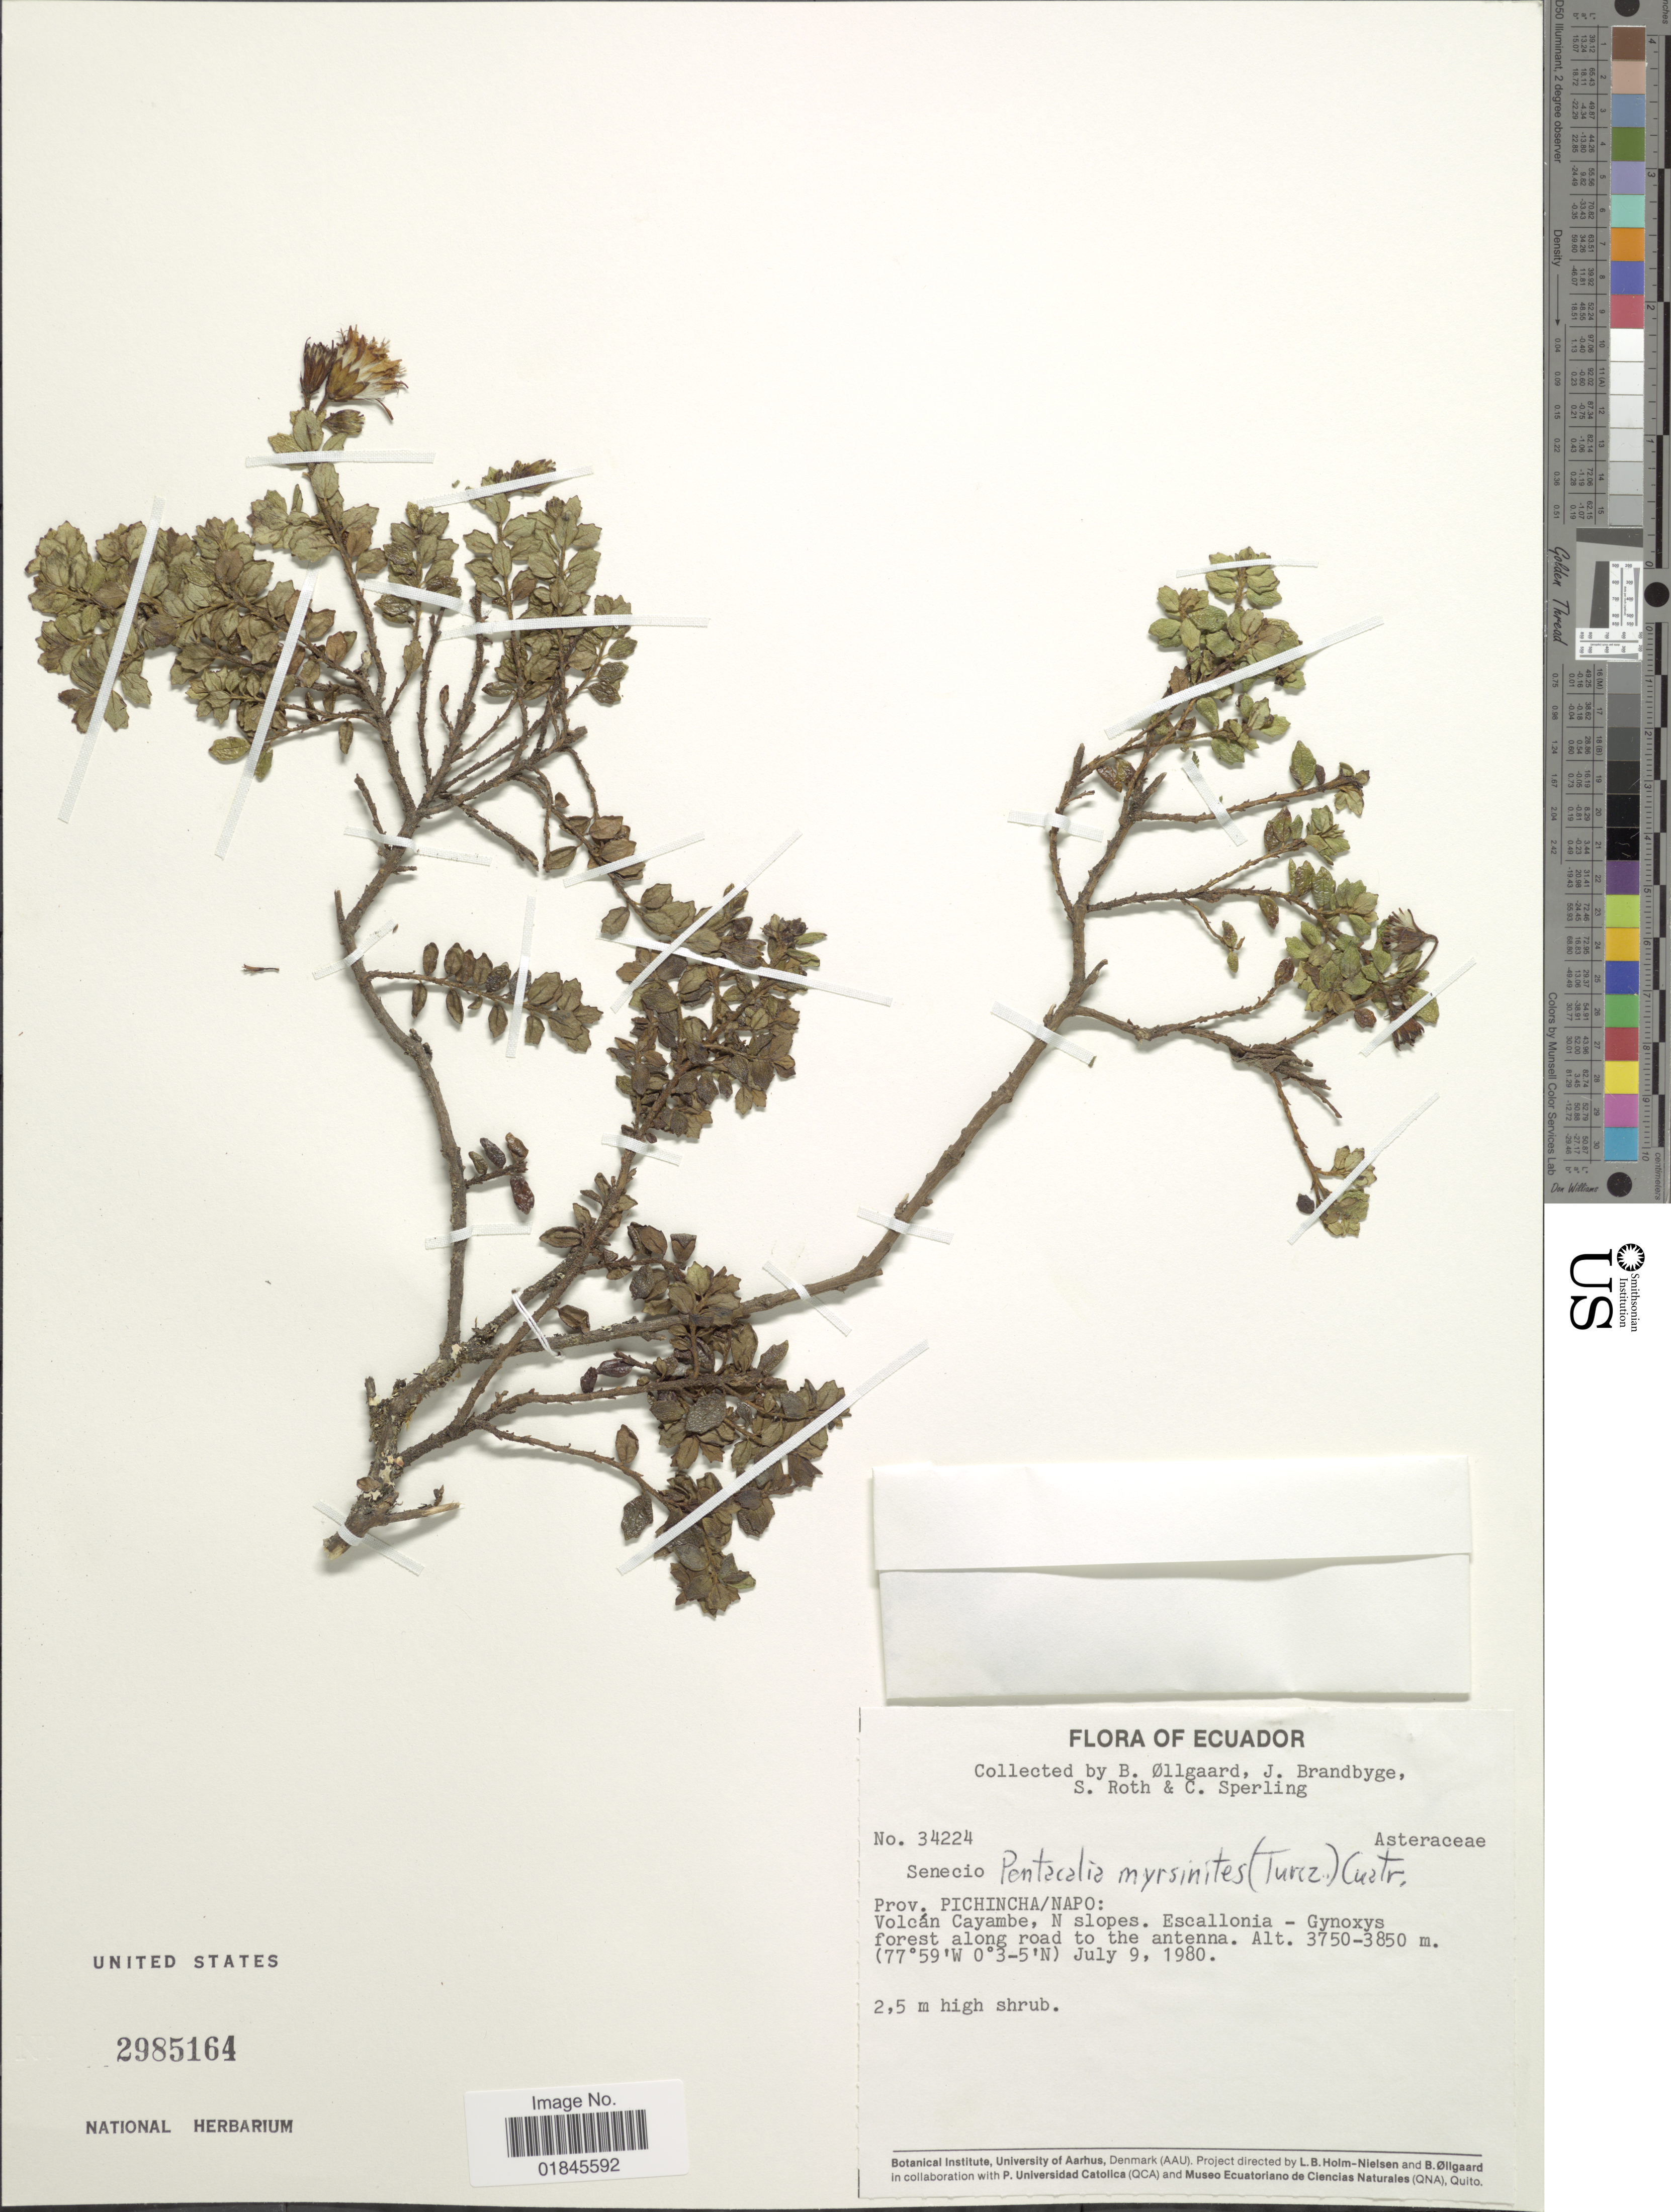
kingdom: Plantae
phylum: Tracheophyta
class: Magnoliopsida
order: Asterales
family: Asteraceae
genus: Pentacalia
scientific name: Pentacalia myrsinites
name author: (Turcz.) Cuatrec.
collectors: B. Øllgaard, J. Brandbyge, S. Roth & C. Sperling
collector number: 34224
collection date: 1980-07-09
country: Ecuador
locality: Prov. Pichincha/Napo: Volcán Cayambe, N slopes.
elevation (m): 3750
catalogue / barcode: US 2985164